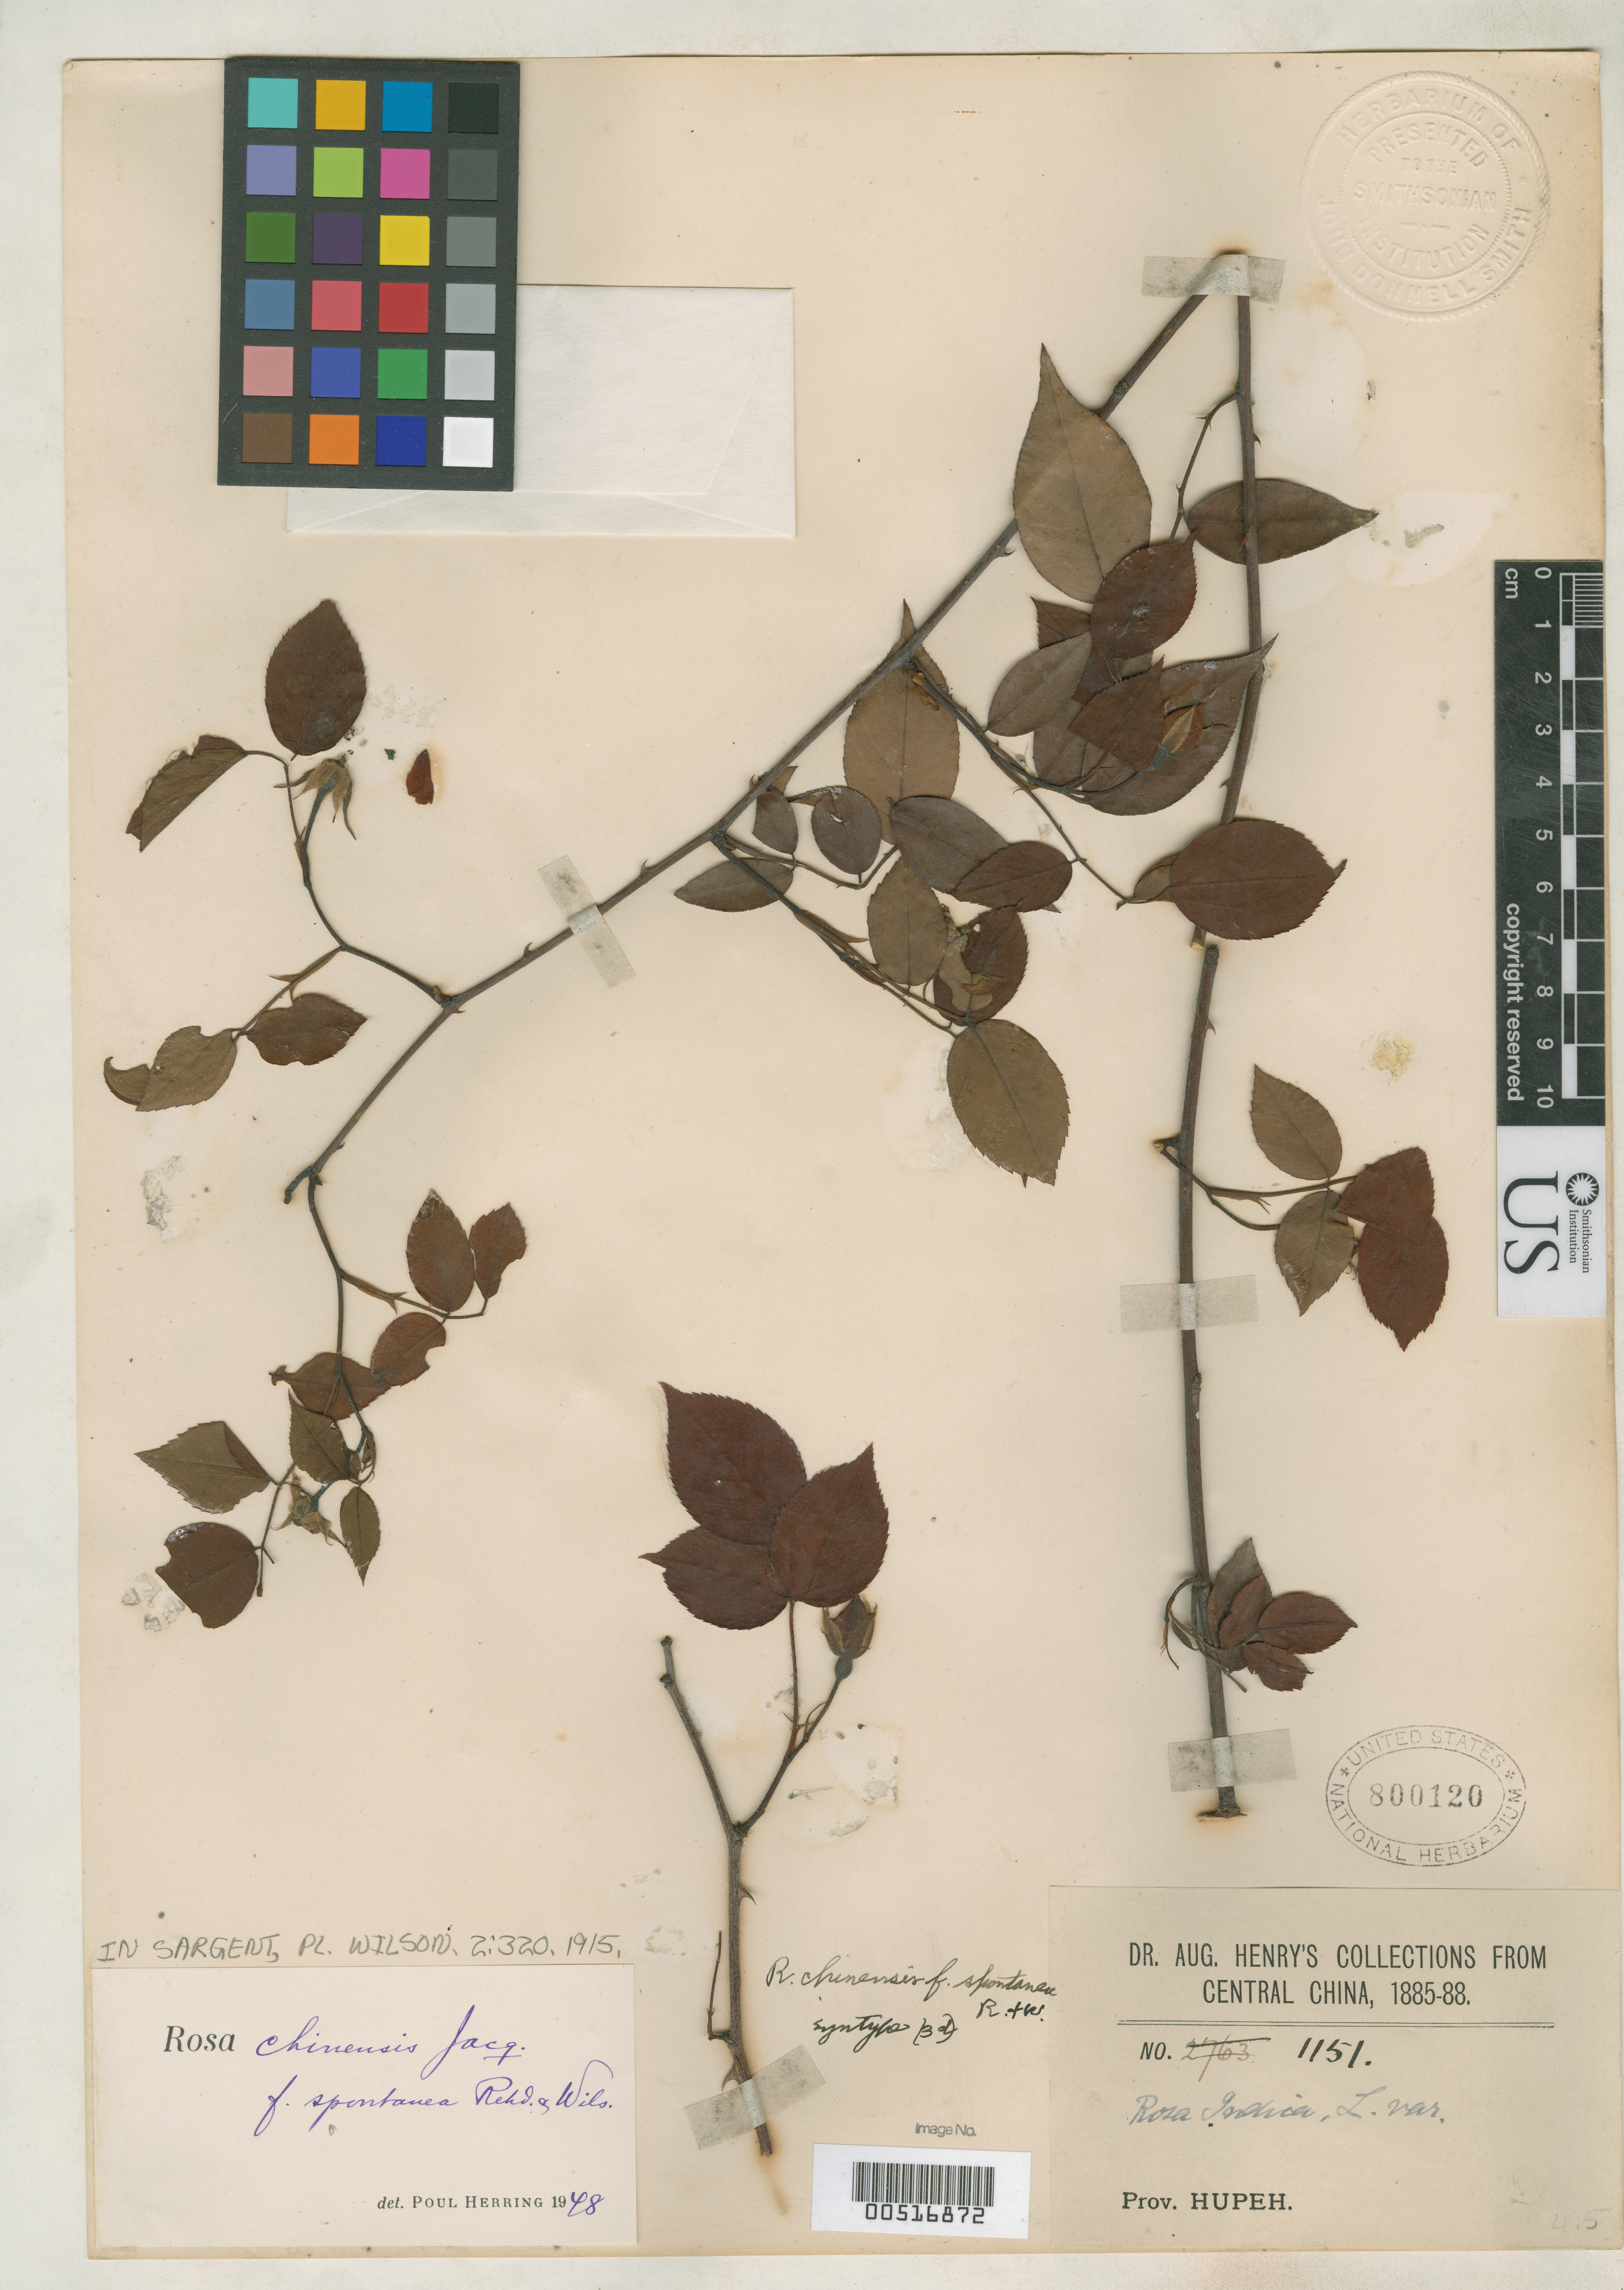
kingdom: Plantae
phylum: Tracheophyta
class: Magnoliopsida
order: Rosales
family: Rosaceae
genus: Rosa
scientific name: Rosa chinensis f. spontanea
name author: Rehder & E.H. Wilson in Sarg.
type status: Isosyntype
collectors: A. Henry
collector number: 1151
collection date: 1885/1888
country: China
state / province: Hubei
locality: Central China. Prov. Hupeh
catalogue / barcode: US 800120